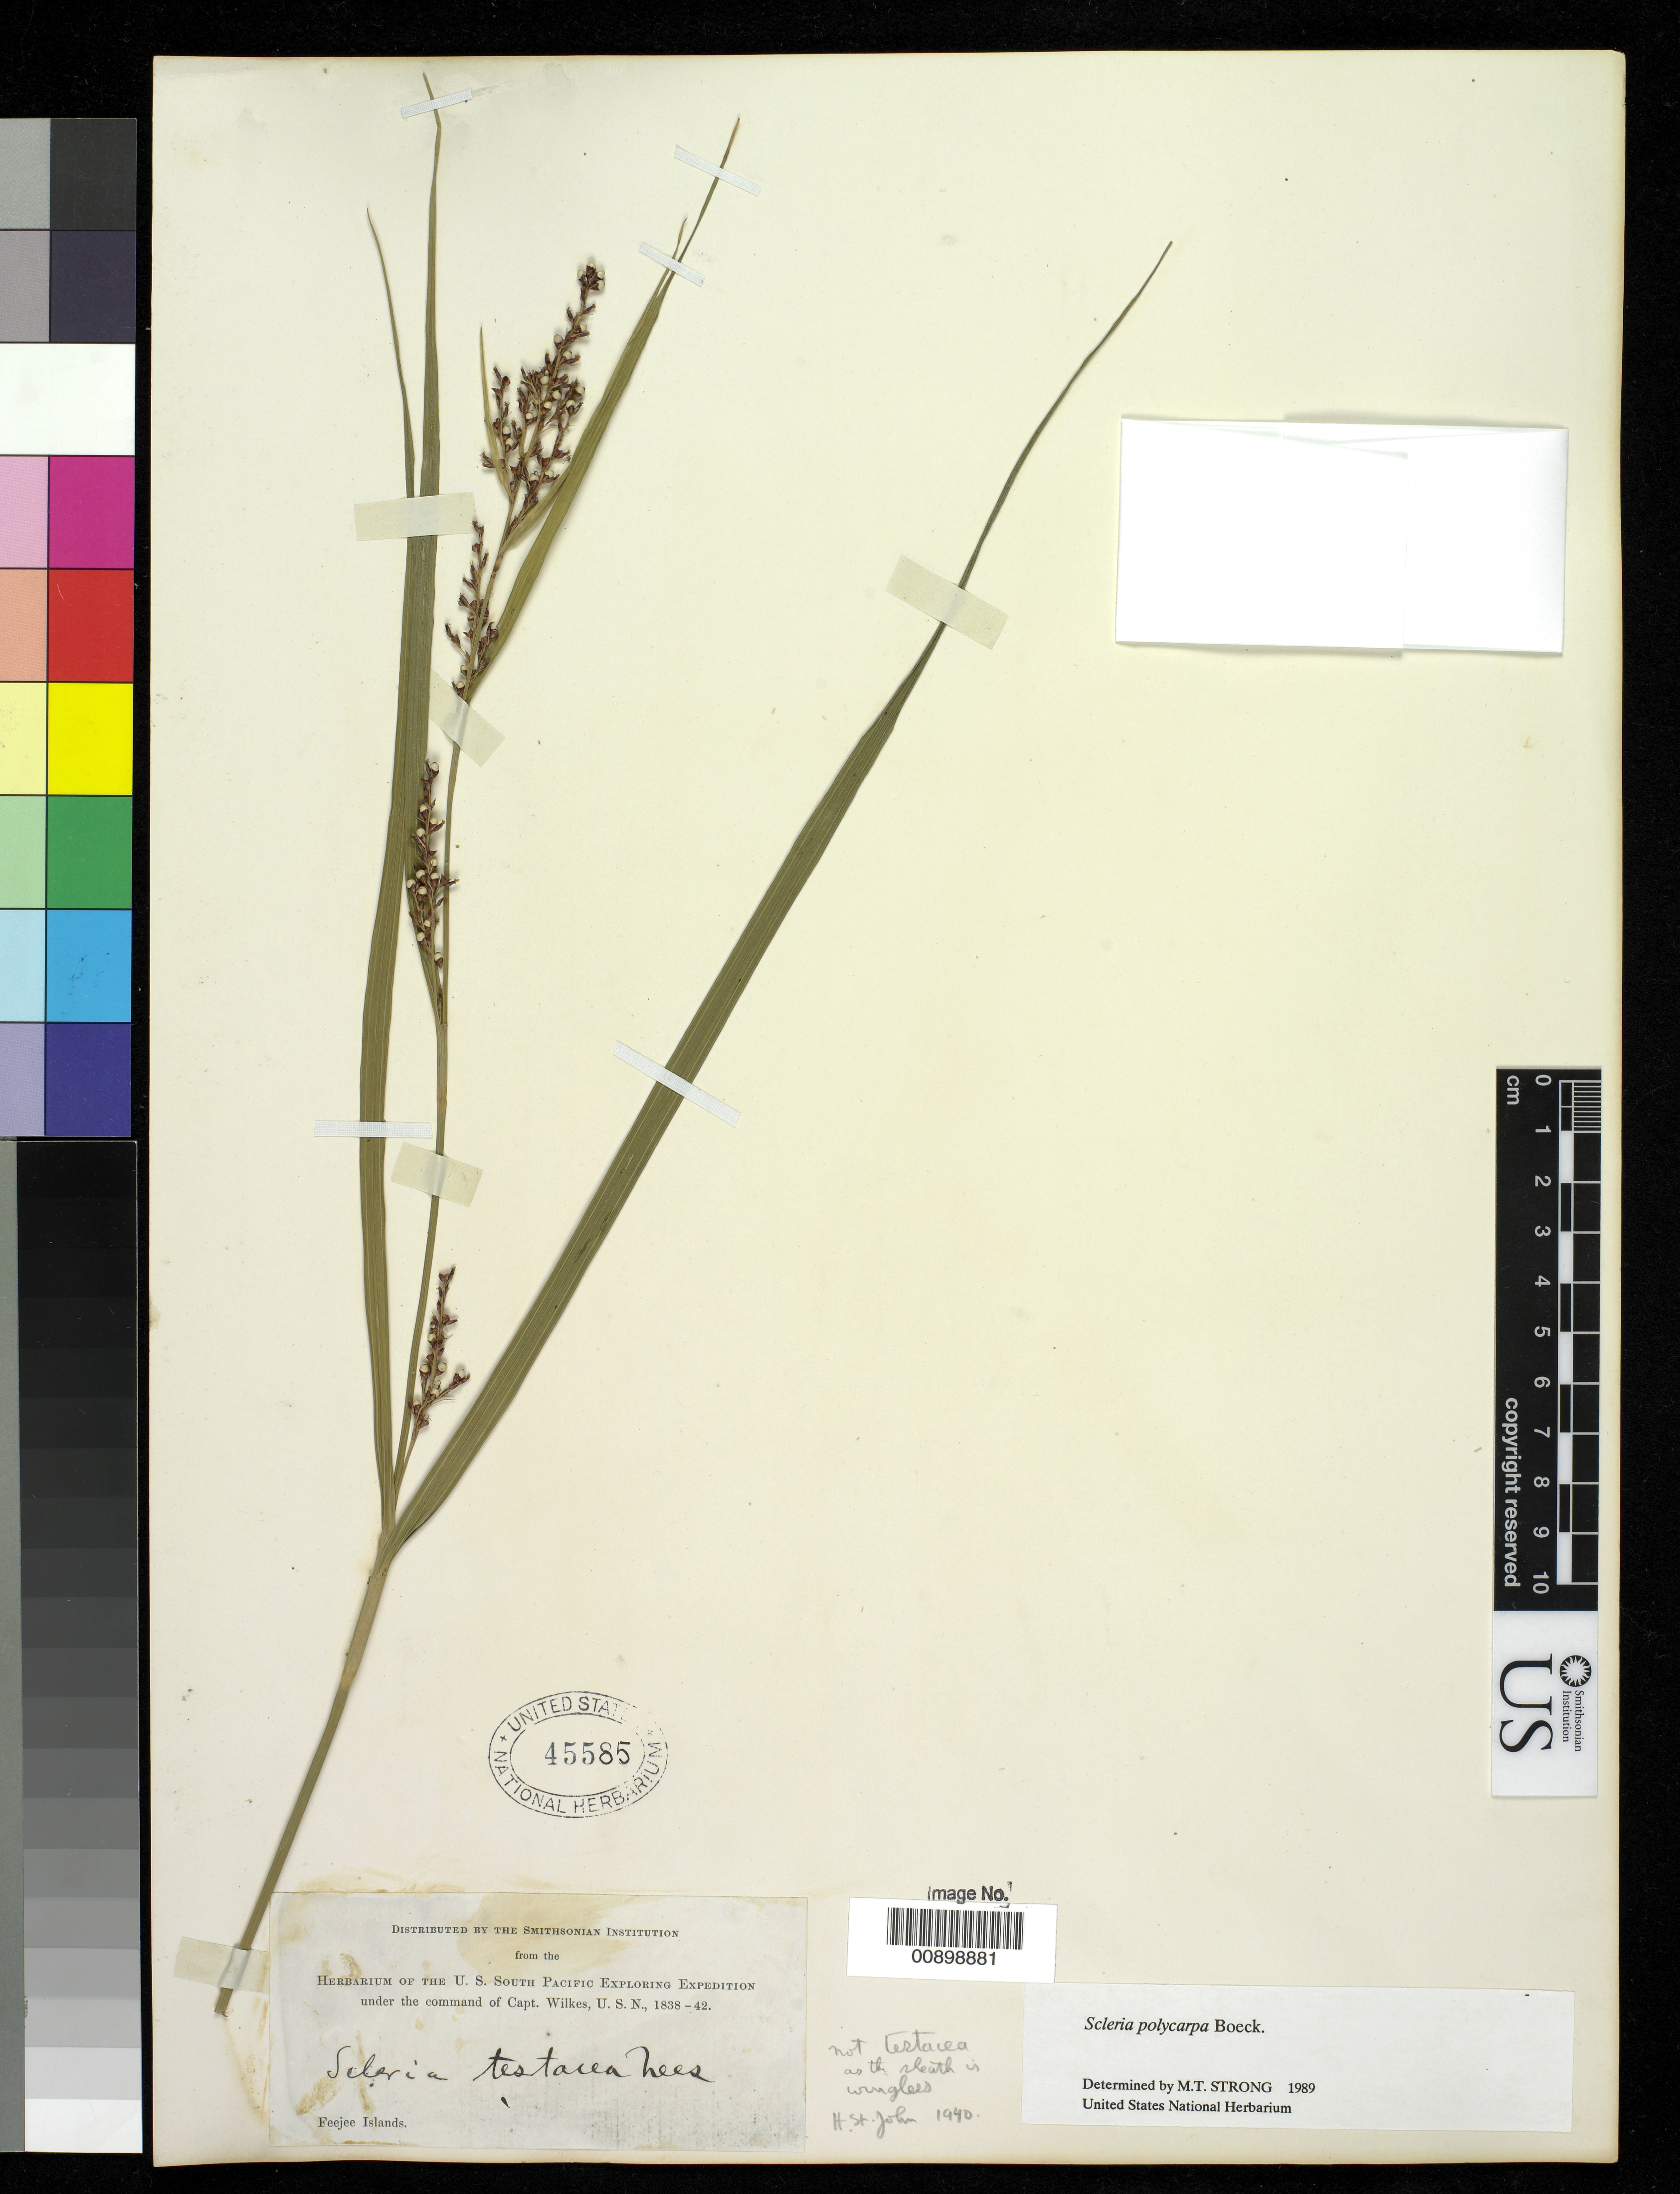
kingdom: Plantae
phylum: Tracheophyta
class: Liliopsida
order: Poales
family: Cyperaceae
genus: Scleria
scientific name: Scleria polycarpa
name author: Boeckeler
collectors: Wilkes Explor. Exped.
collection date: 1838/1842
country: Fiji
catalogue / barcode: US 45585